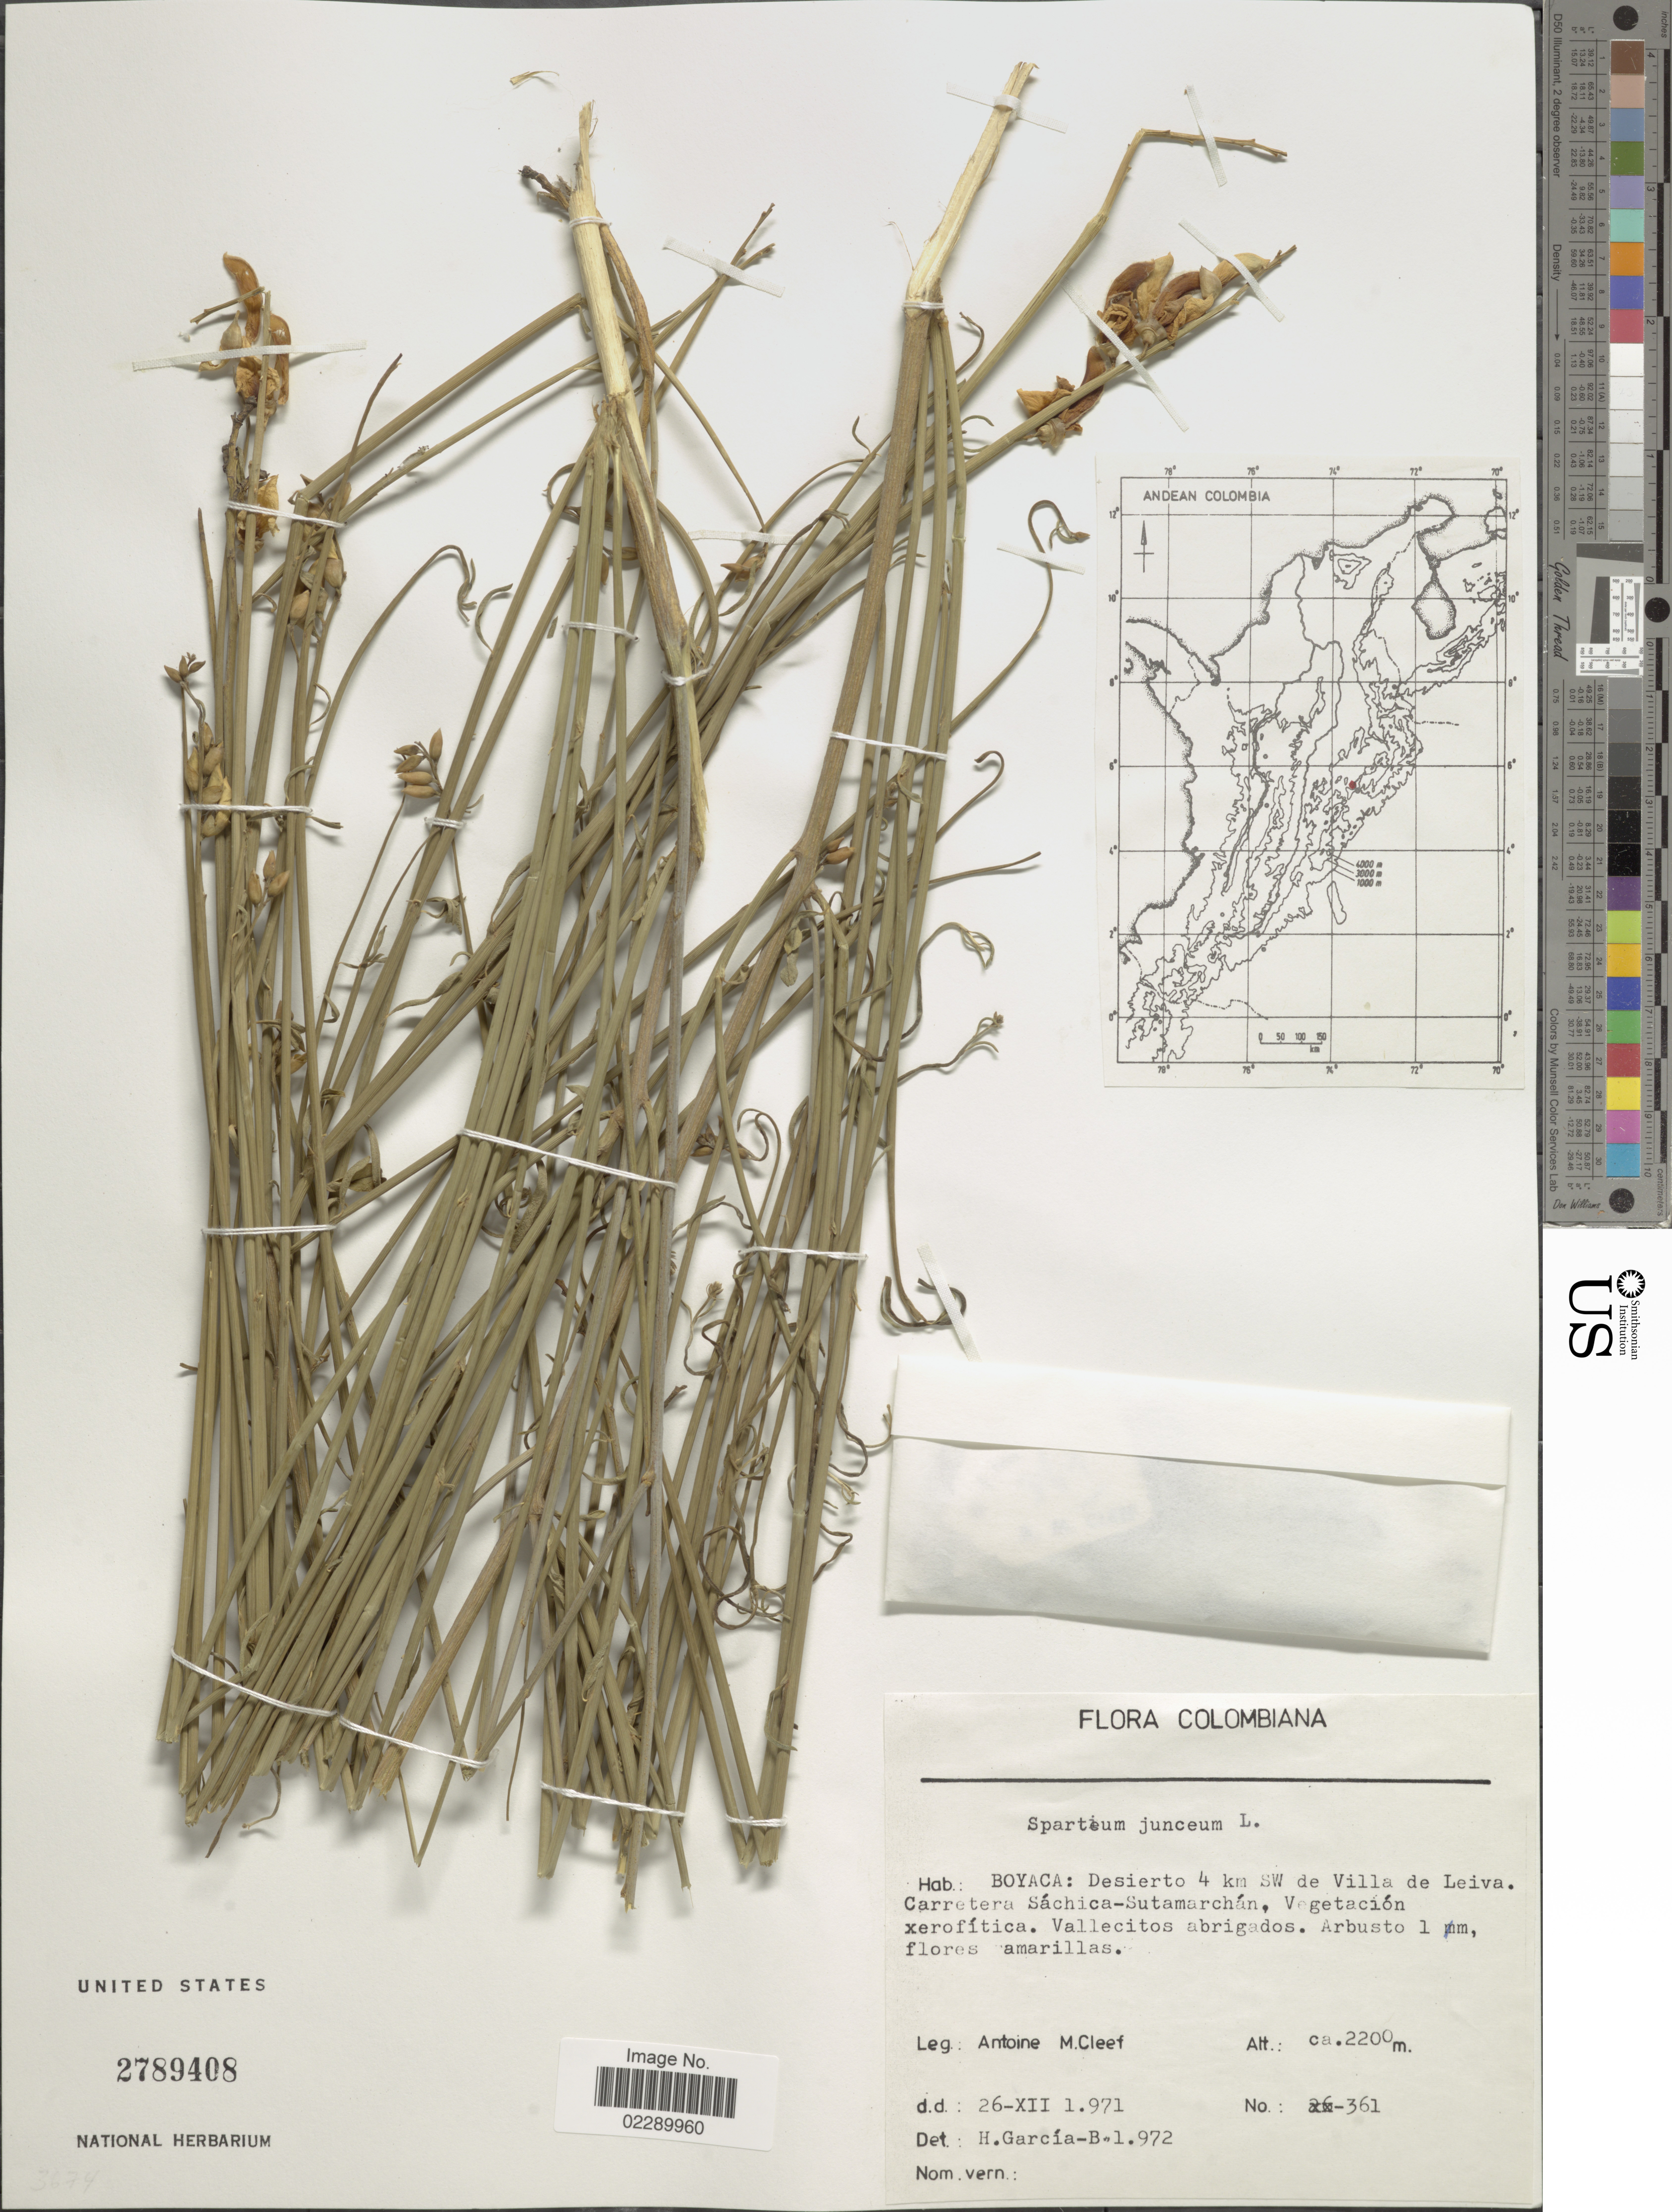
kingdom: Plantae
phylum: Tracheophyta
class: Magnoliopsida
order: Fabales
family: Fabaceae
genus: Spartium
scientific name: Spartium junceum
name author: L.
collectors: A. M. Cleef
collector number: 361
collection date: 1971-12-26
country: Colombia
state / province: Boyacá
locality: Boyaca: Desierto 4 km SW de Villa de Leiva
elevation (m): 2200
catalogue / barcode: US 2789408